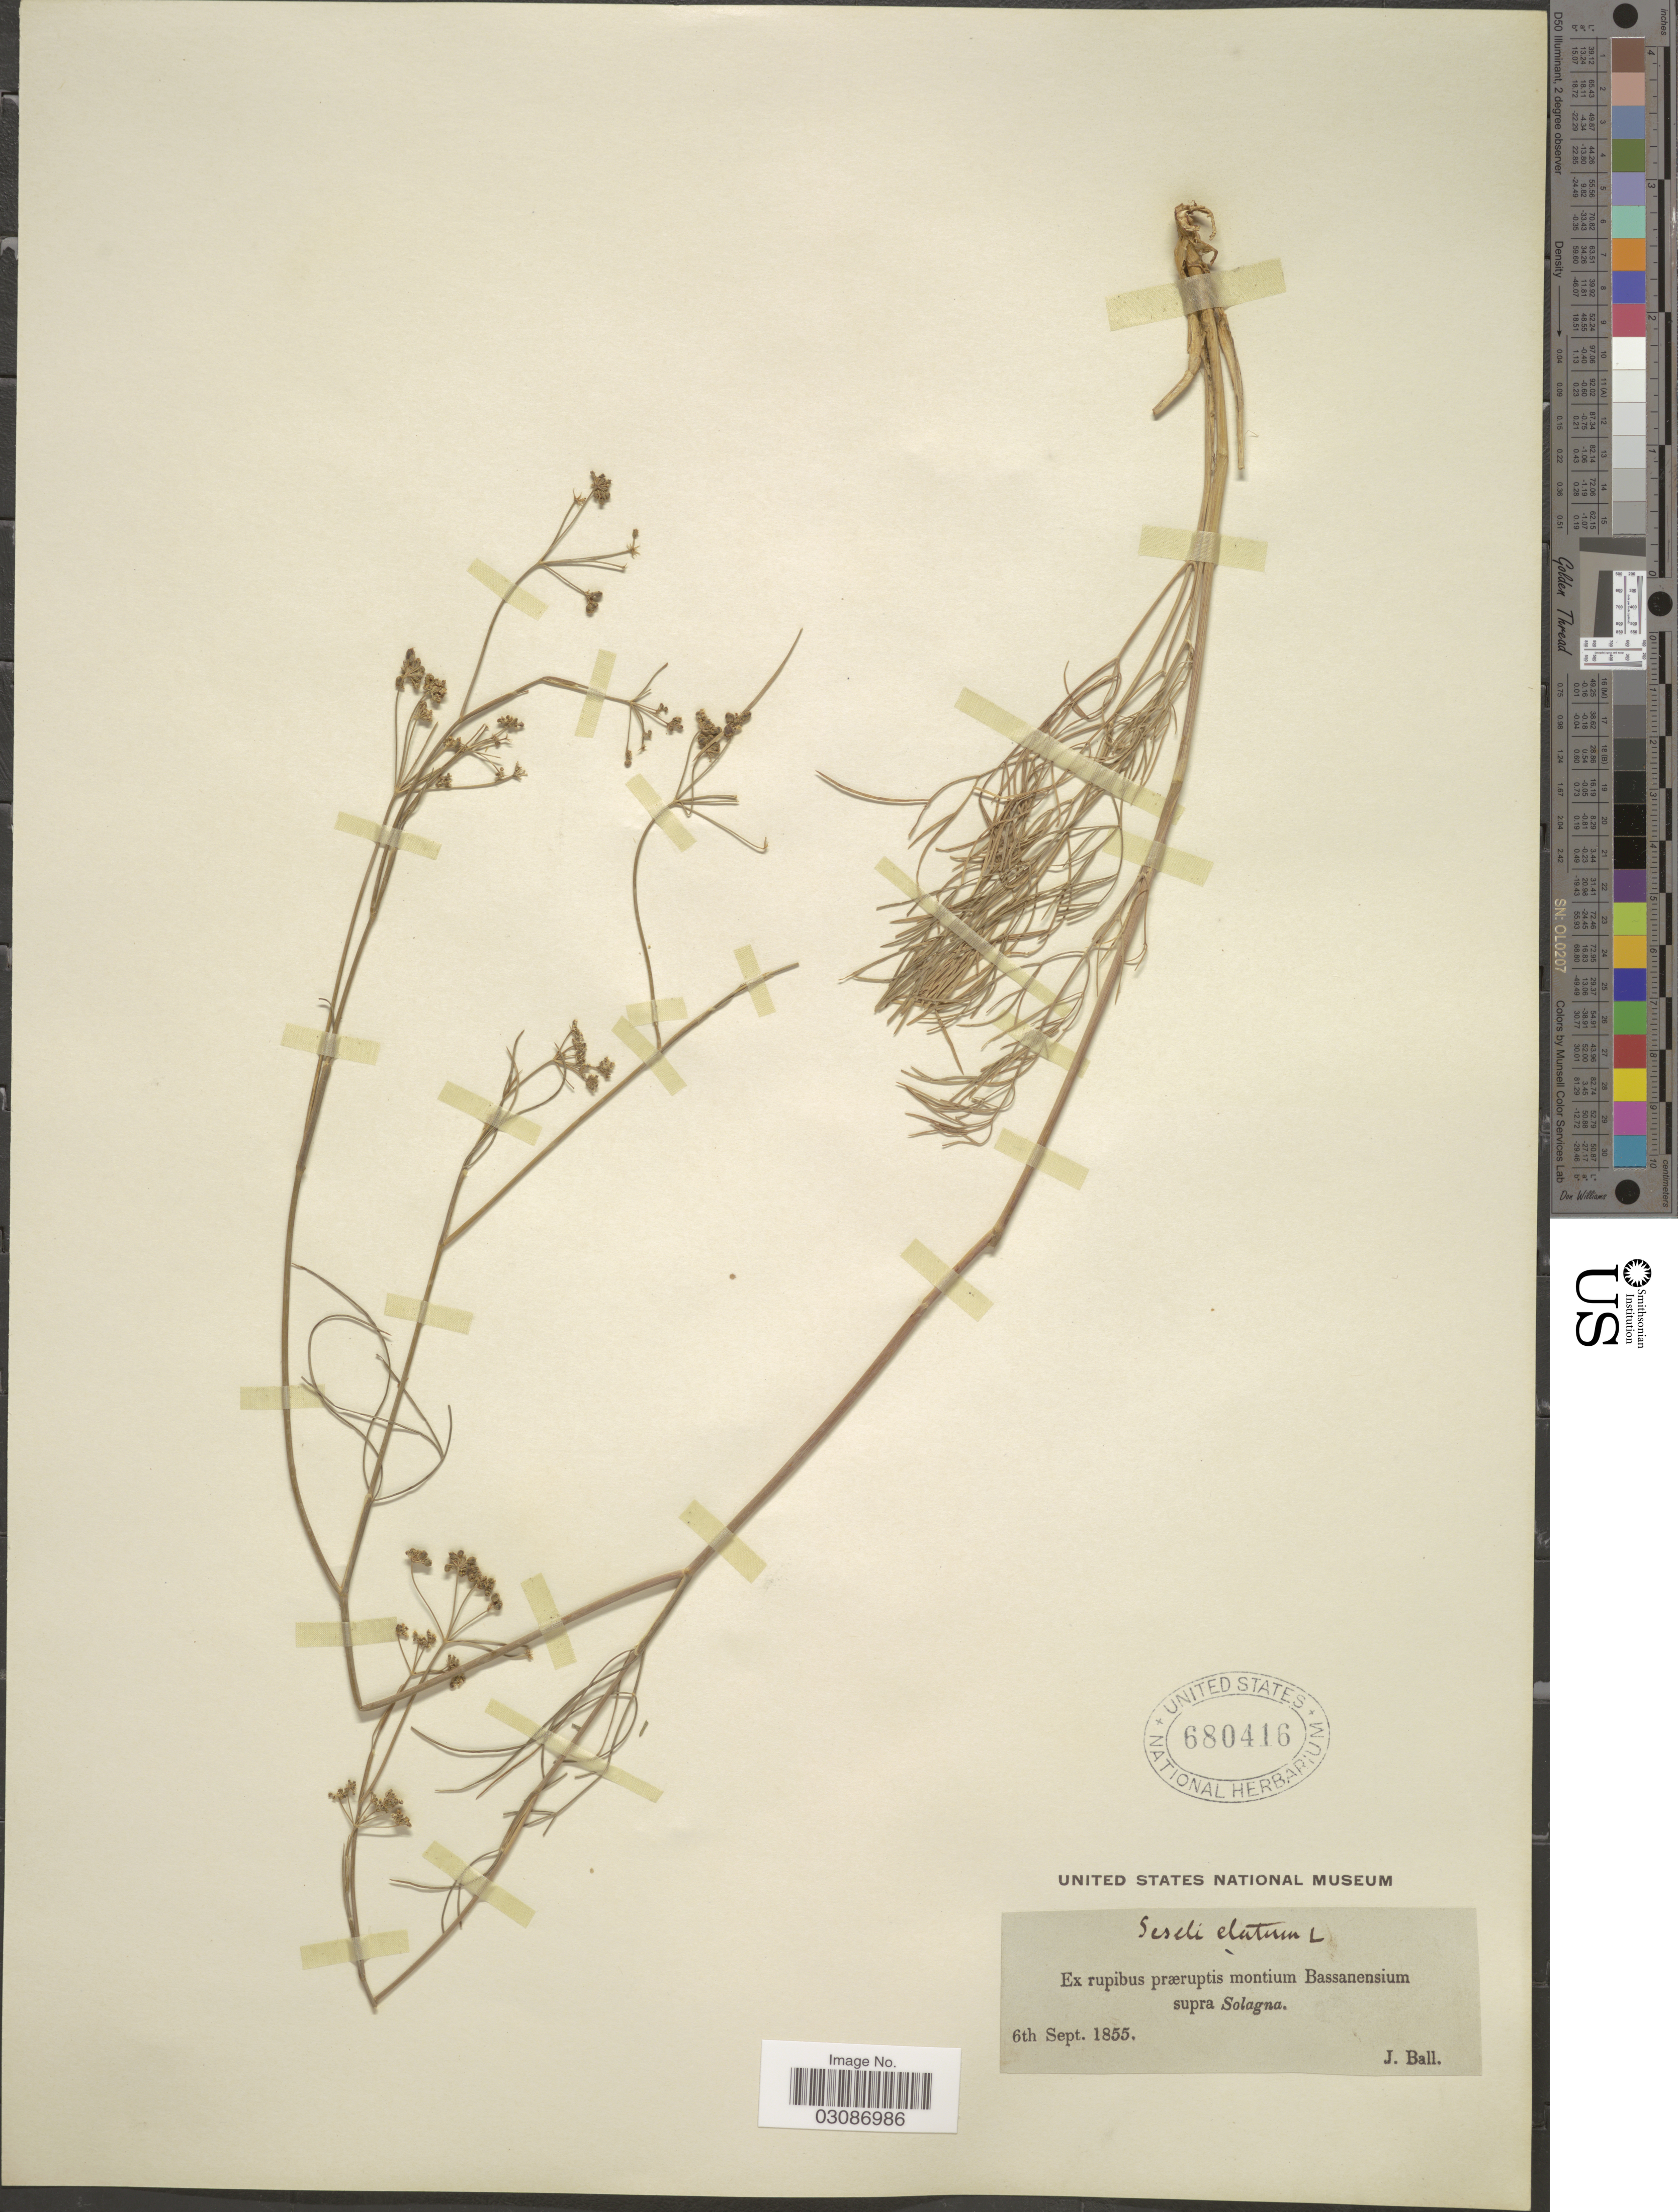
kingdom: Plantae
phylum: Tracheophyta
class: Magnoliopsida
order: Apiales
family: Apiaceae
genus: Seseli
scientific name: Seseli elatum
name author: L.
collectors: J. Ball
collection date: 1855-09-06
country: Italy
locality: Montium Bassanensium supra Solagna.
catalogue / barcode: US 680416